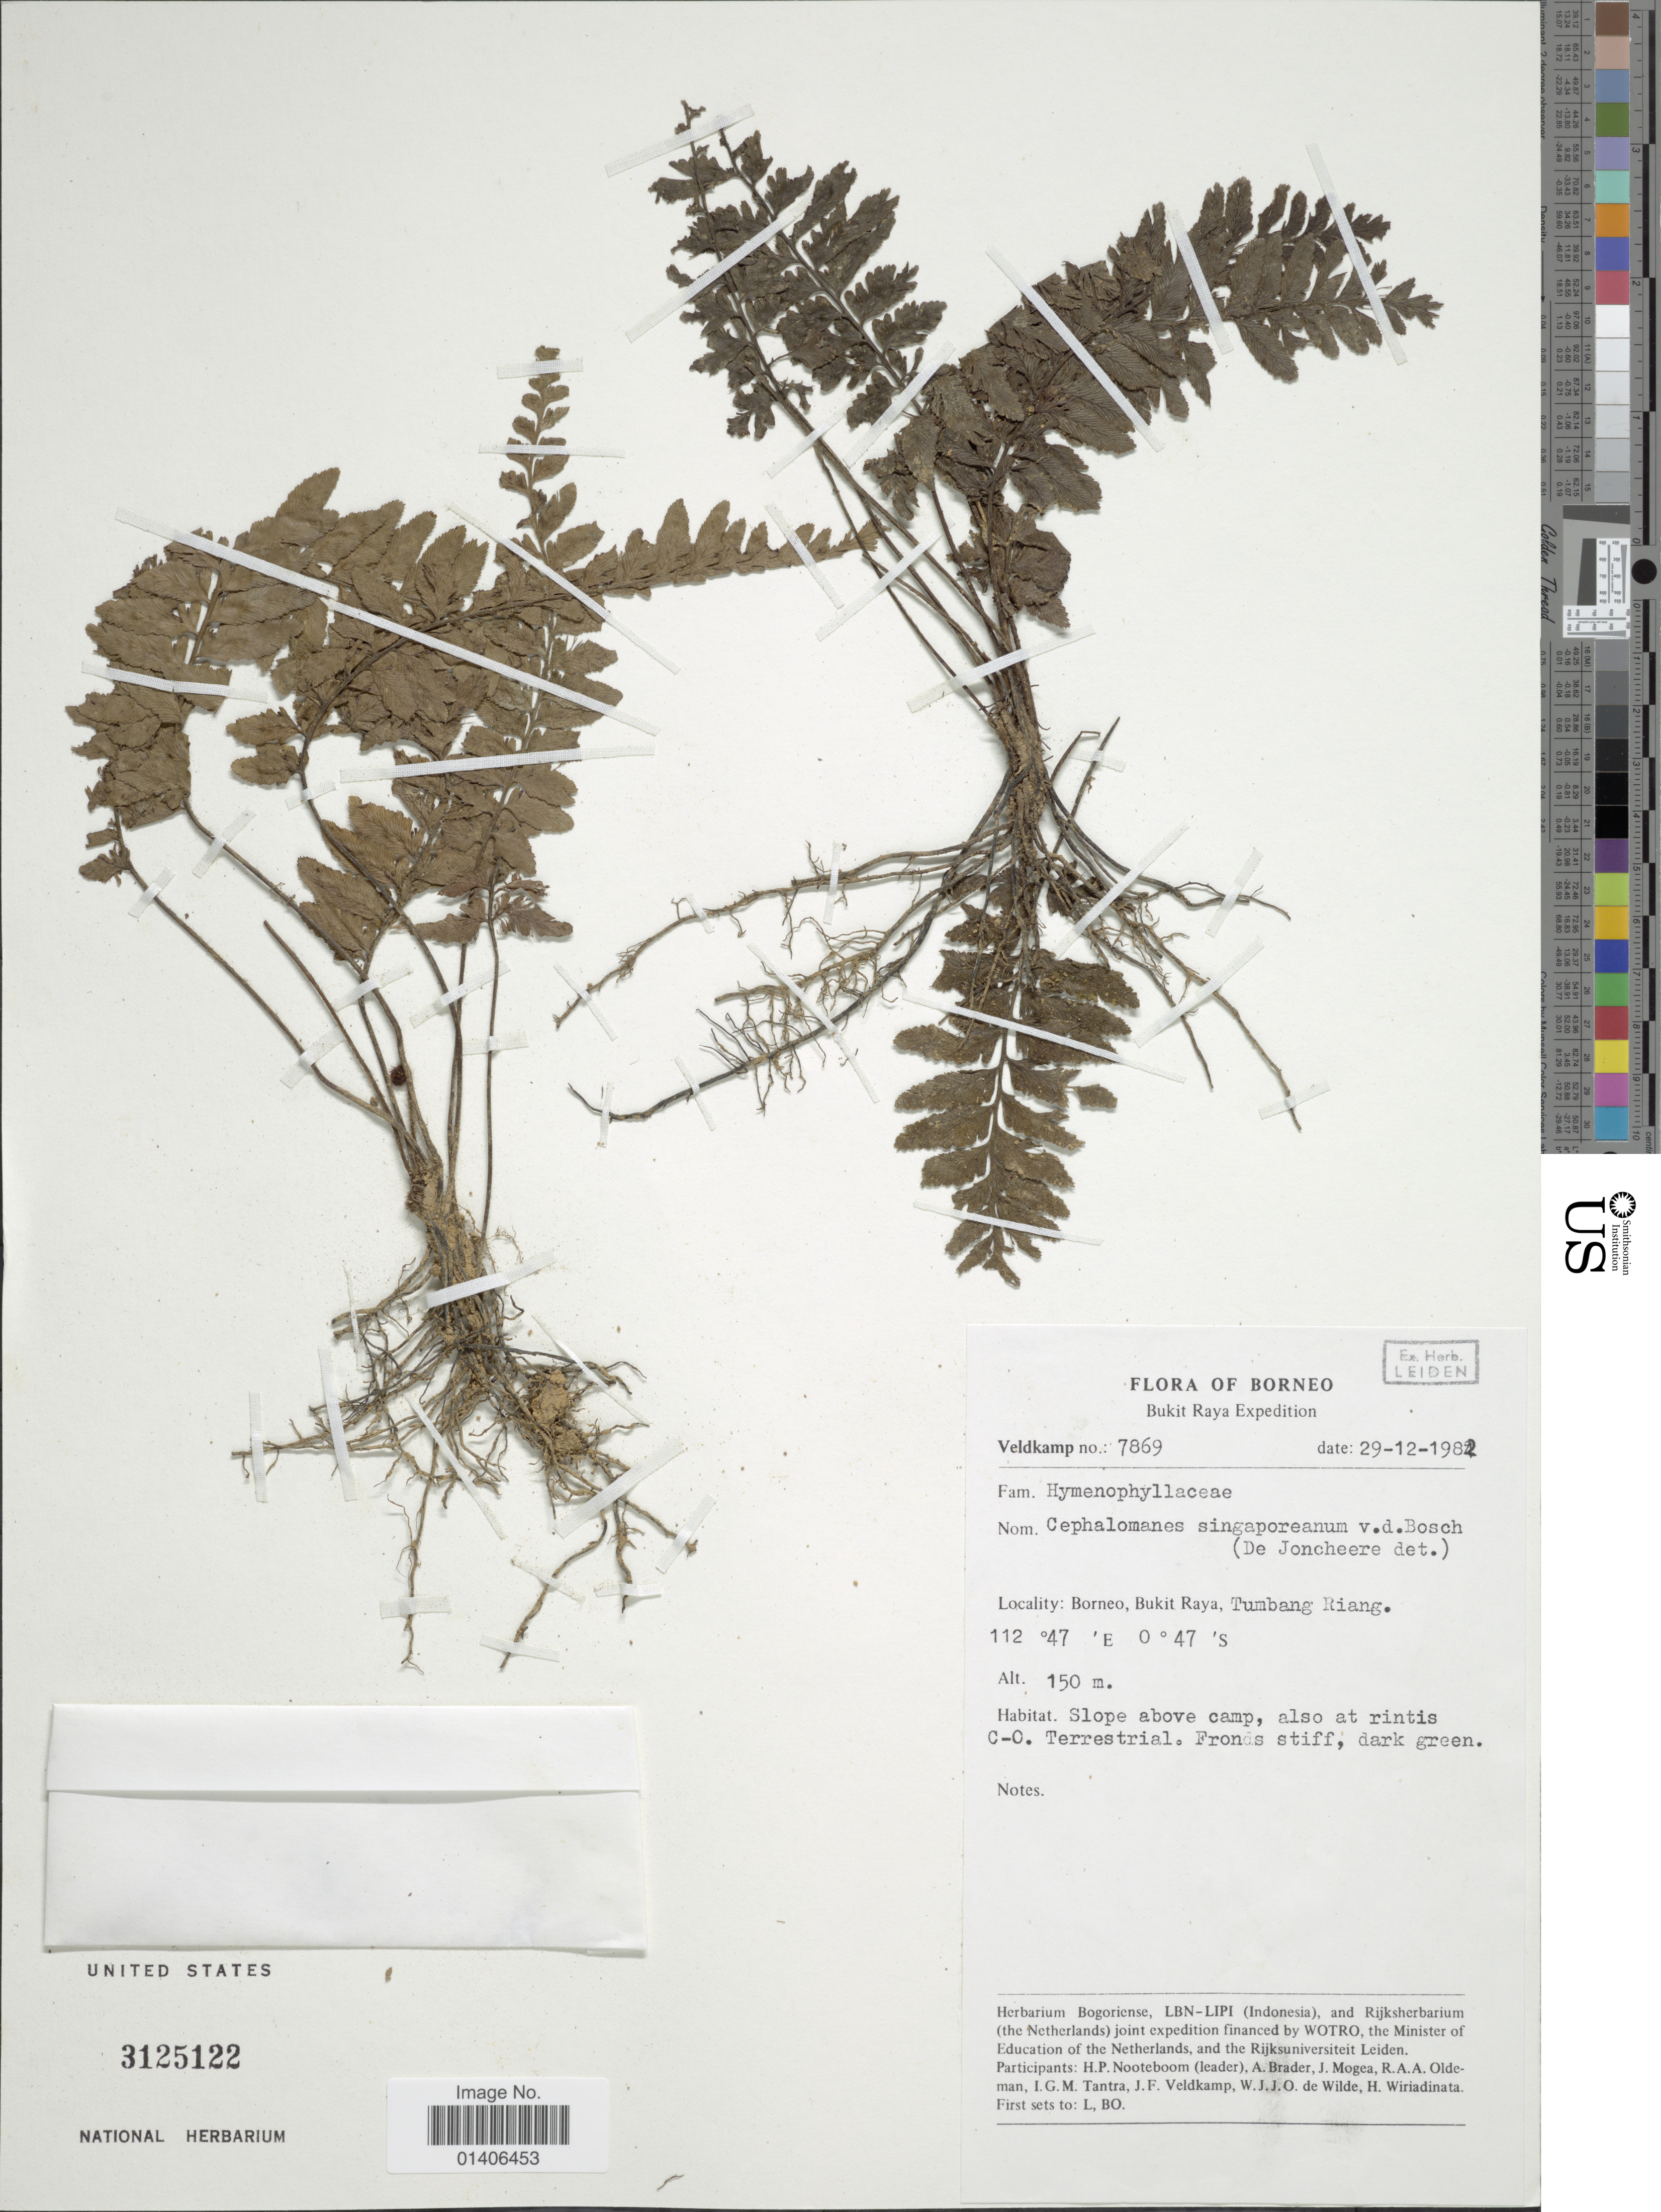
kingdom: Plantae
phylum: Tracheophyta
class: Polypodiopsida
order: Hymenophyllales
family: Hymenophyllaceae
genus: Cephalomanes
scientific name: Cephalomanes singaporianum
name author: Bosch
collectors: -. Veldkamp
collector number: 7869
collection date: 1982-12-29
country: Indonesia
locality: Borneo, Bukit Raya, Tumbang Riang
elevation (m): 150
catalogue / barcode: US 3125122